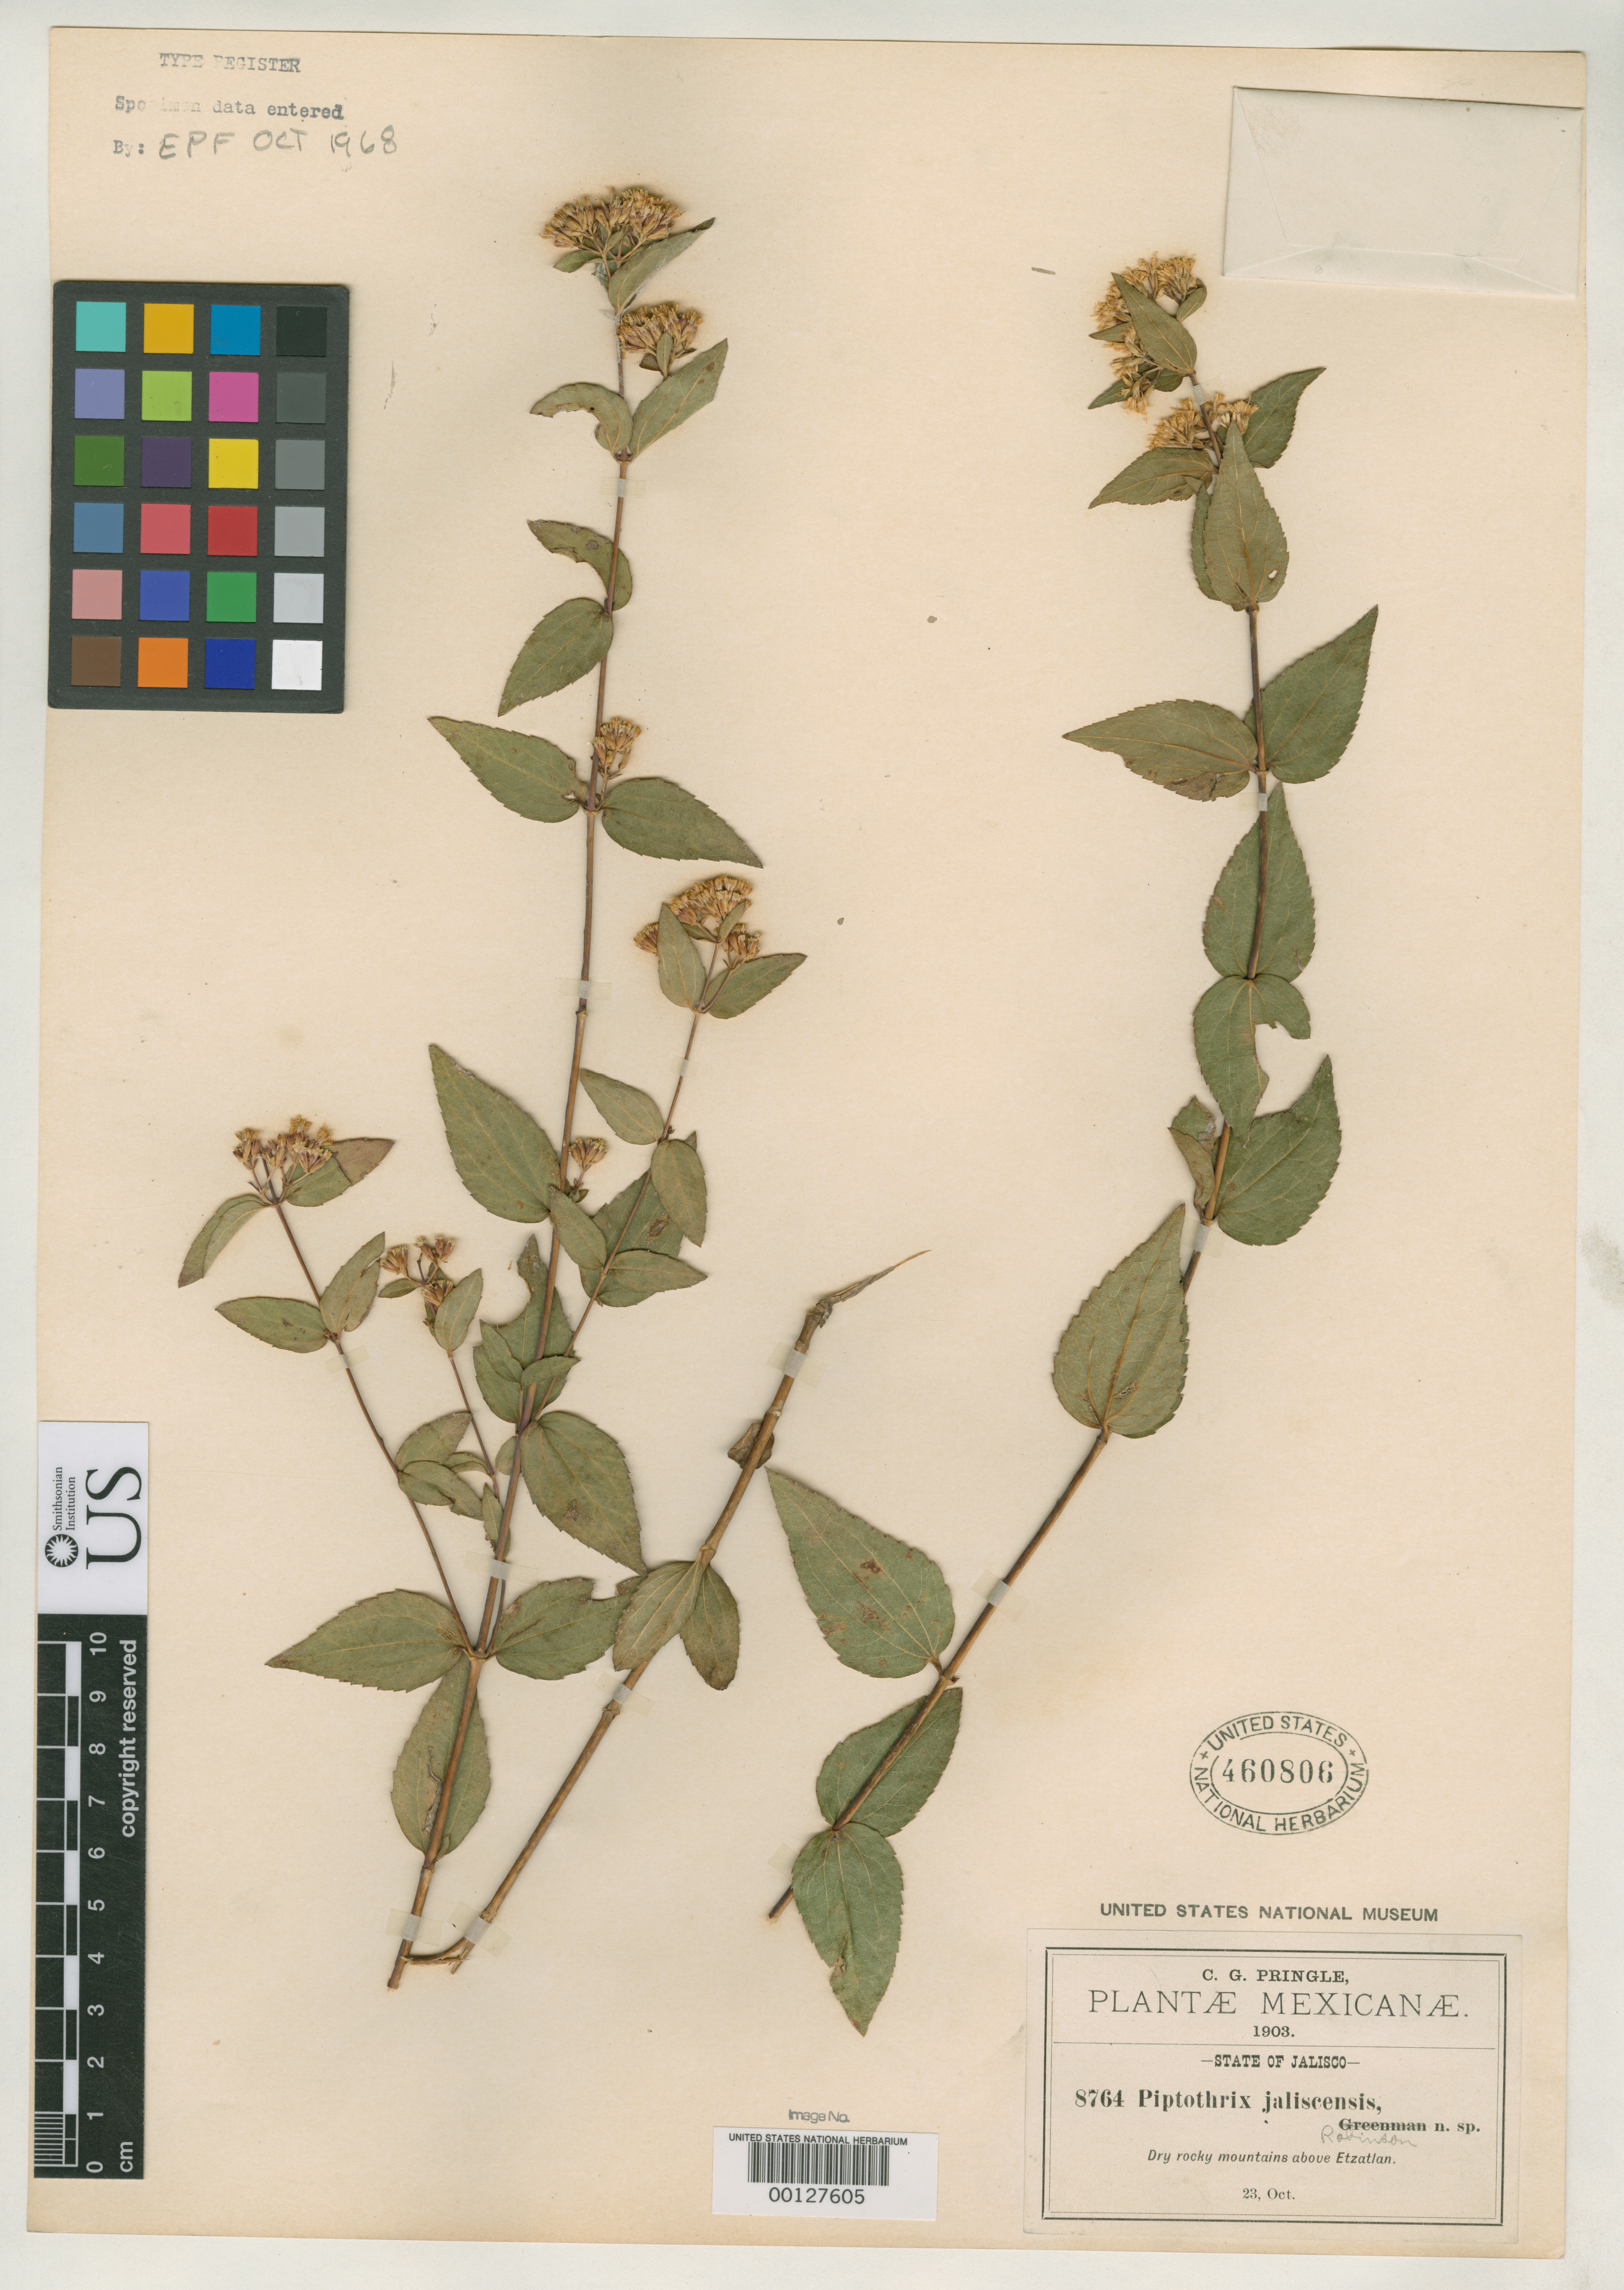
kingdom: Plantae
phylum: Tracheophyta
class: Magnoliopsida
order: Asterales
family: Asteraceae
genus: Piptothrix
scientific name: Piptothrix jaliscensis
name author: B.L. Rob.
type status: Isotype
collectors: C. G. Pringle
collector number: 8764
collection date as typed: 23 Oct 1903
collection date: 1903-10-23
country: Mexico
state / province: Jalisco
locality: Mountains above Etzatlan.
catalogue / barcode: US 460806